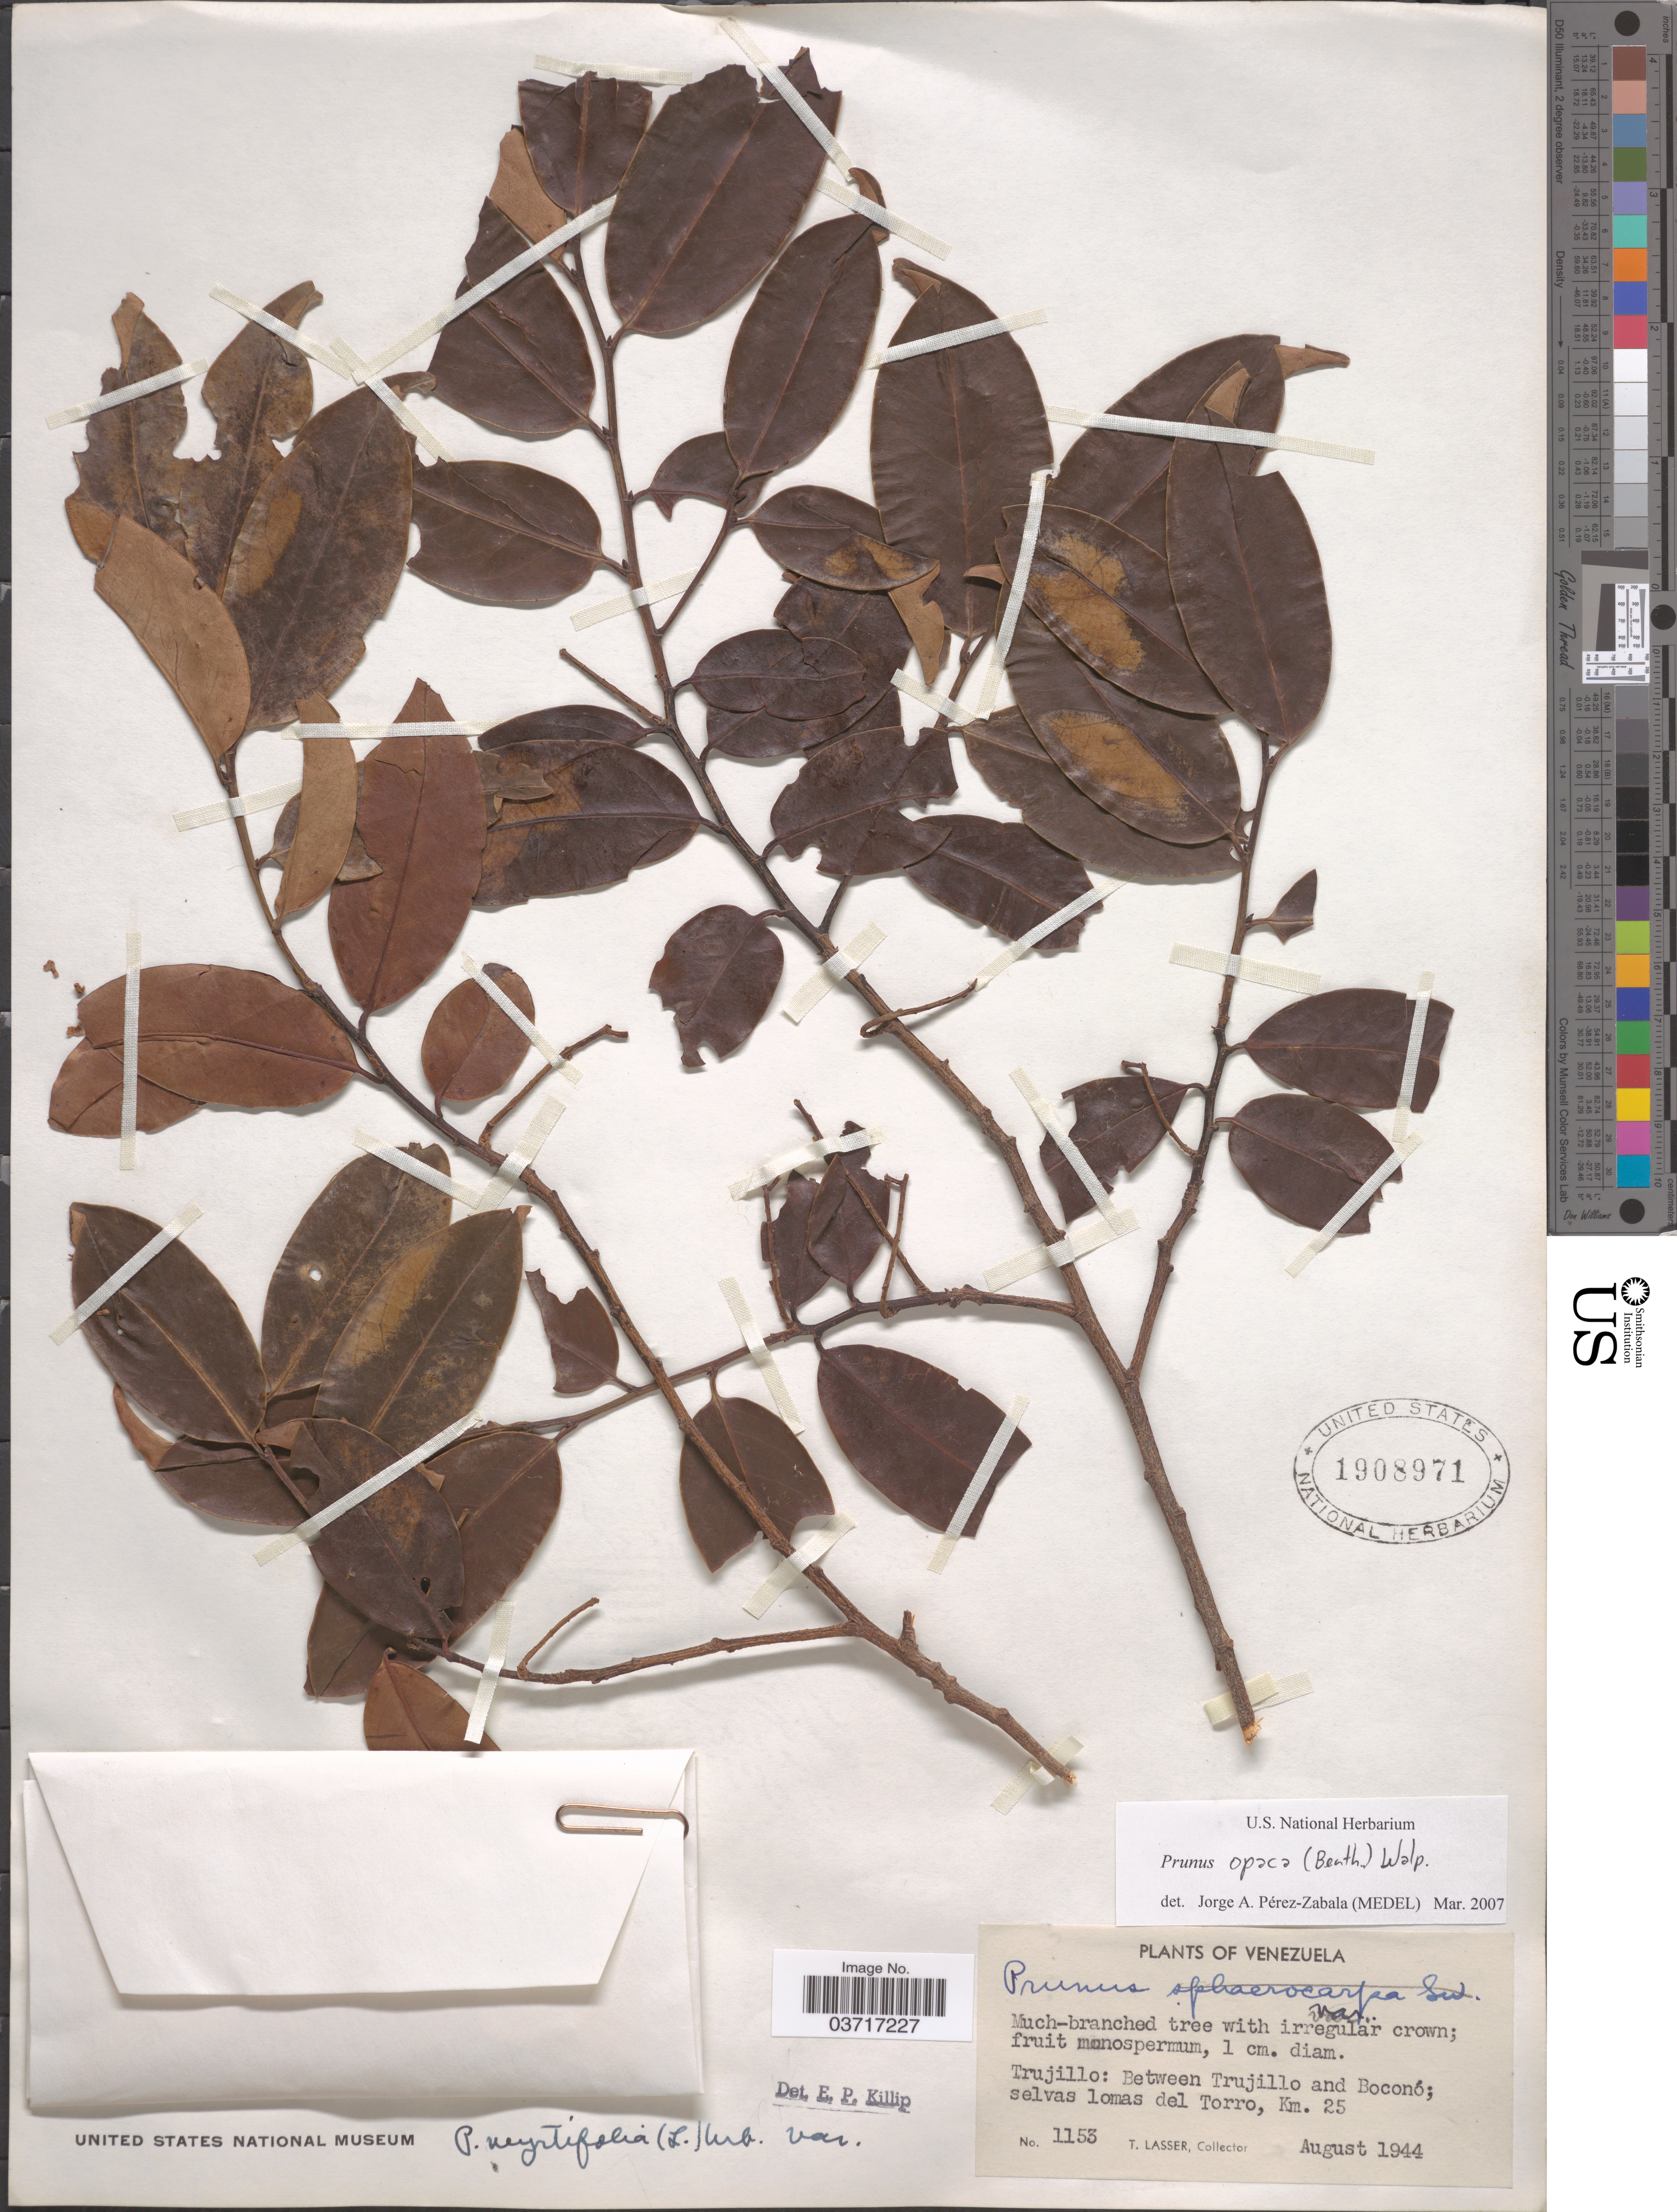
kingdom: Plantae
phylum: Tracheophyta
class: Magnoliopsida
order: Rosales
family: Rosaceae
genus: Prunus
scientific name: Prunus sp.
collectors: T. Lasser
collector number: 1153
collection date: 1944-08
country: Venezuela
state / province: Trujillo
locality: Between Trujillo and Boconó; selvas lomas del Torro, Km. 25.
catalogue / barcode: US 1908971